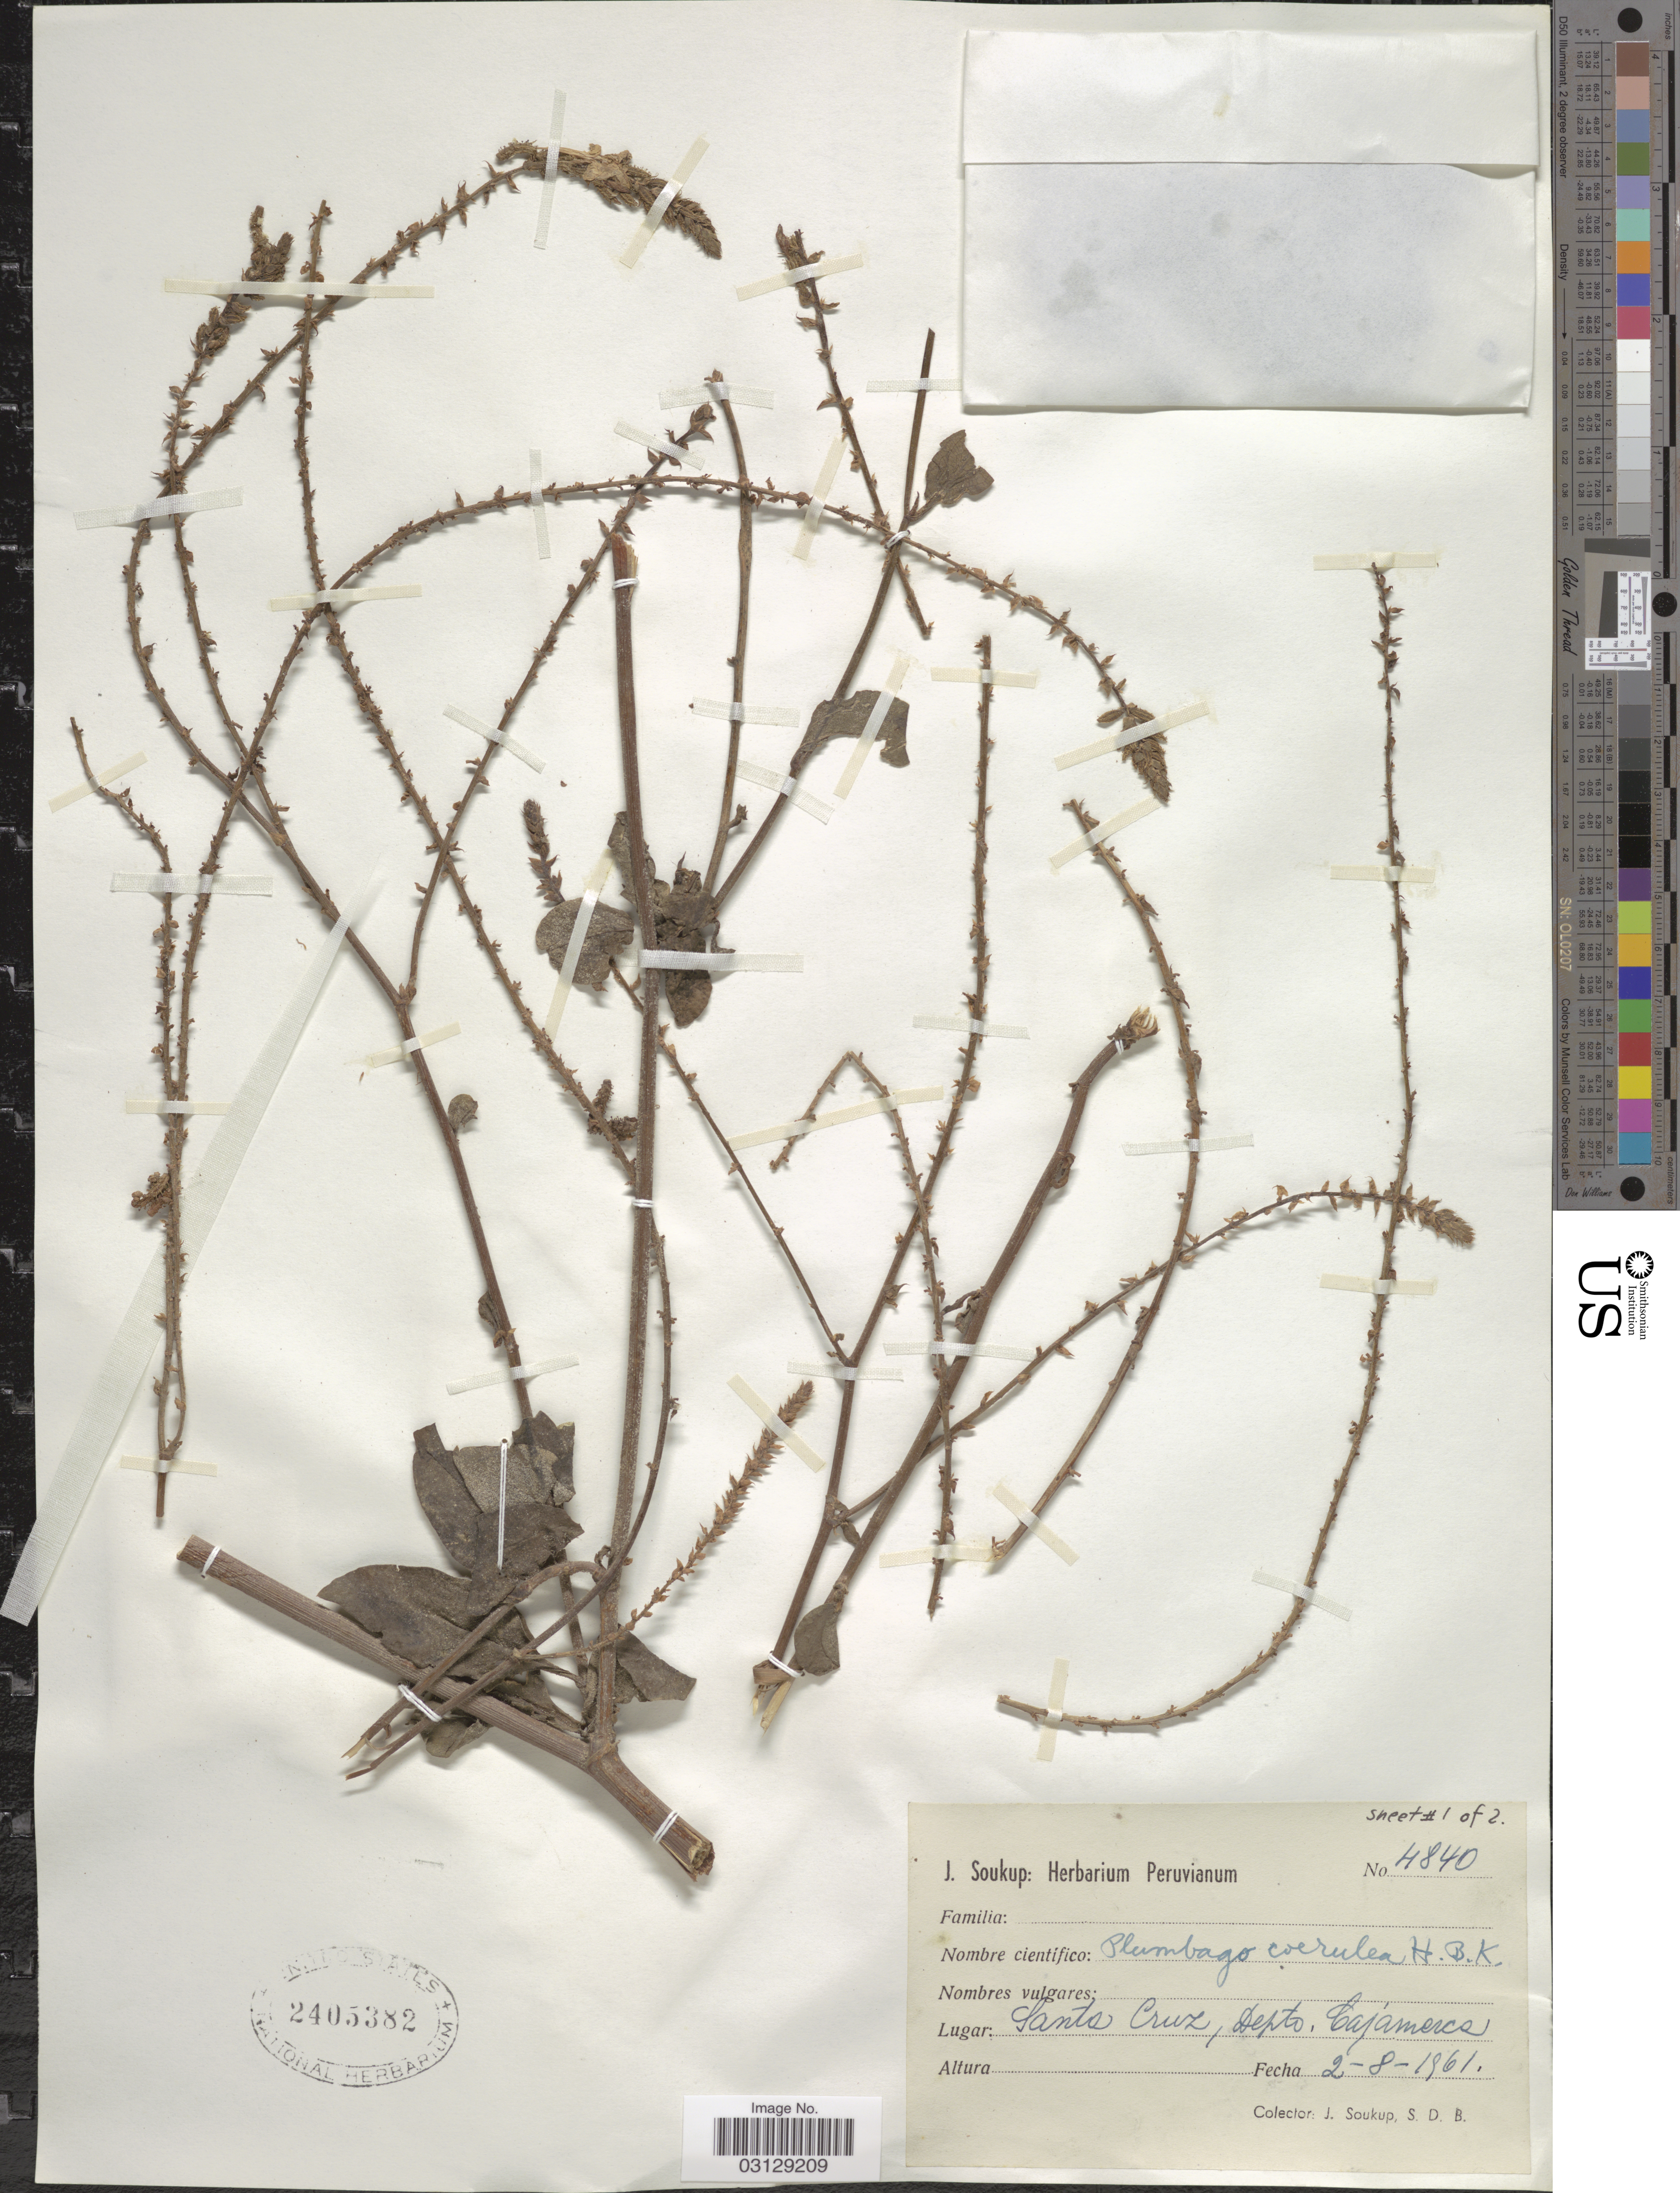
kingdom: Plantae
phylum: Tracheophyta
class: Magnoliopsida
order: Caryophyllales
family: Plumbaginaceae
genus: Plumbago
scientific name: Plumbago coerulea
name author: Auct.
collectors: J. Soukup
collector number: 4840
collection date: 1961-08-02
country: Peru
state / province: Cajamarca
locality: Santa Cruz, Depto. Cajamarca.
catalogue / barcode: US 2405382